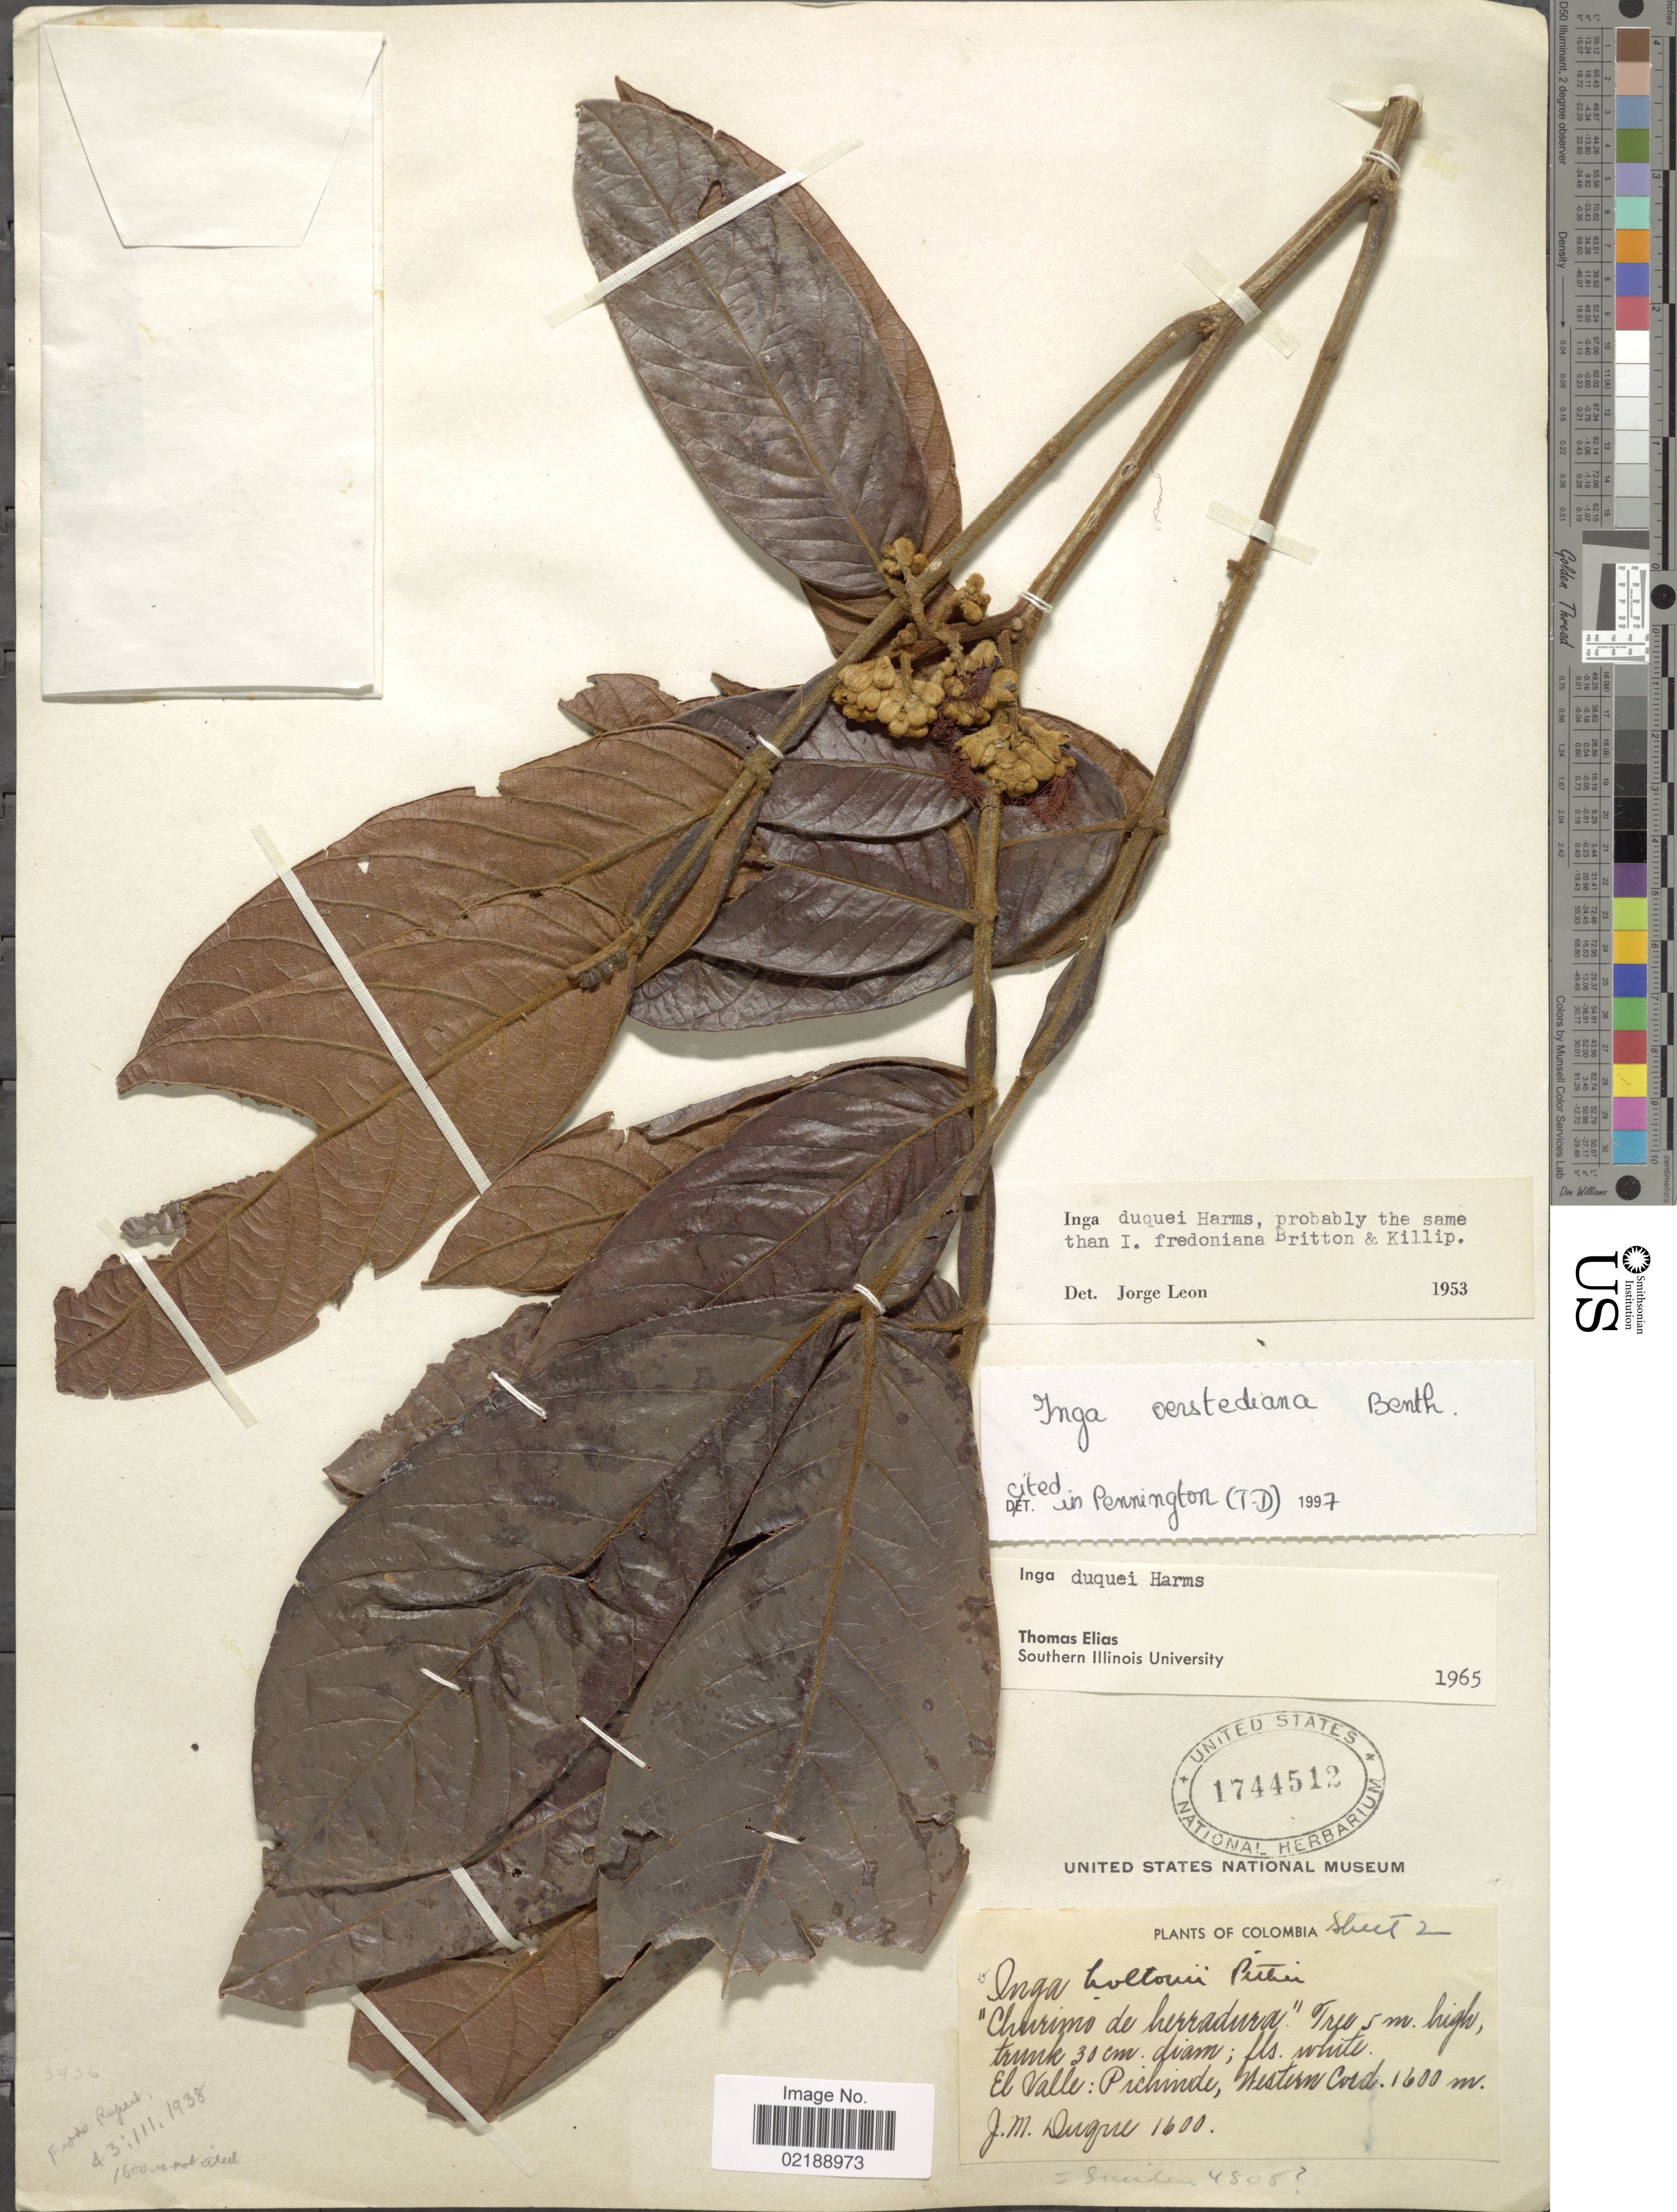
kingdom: Plantae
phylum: Tracheophyta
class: Magnoliopsida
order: Fabales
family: Fabaceae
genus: Inga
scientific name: Inga oerstediana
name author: Benth.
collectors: J. Duque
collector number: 1600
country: Colombia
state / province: Valle del Cauca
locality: El Valle: Pichinde, Western Cord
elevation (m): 1600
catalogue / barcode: US 1744512